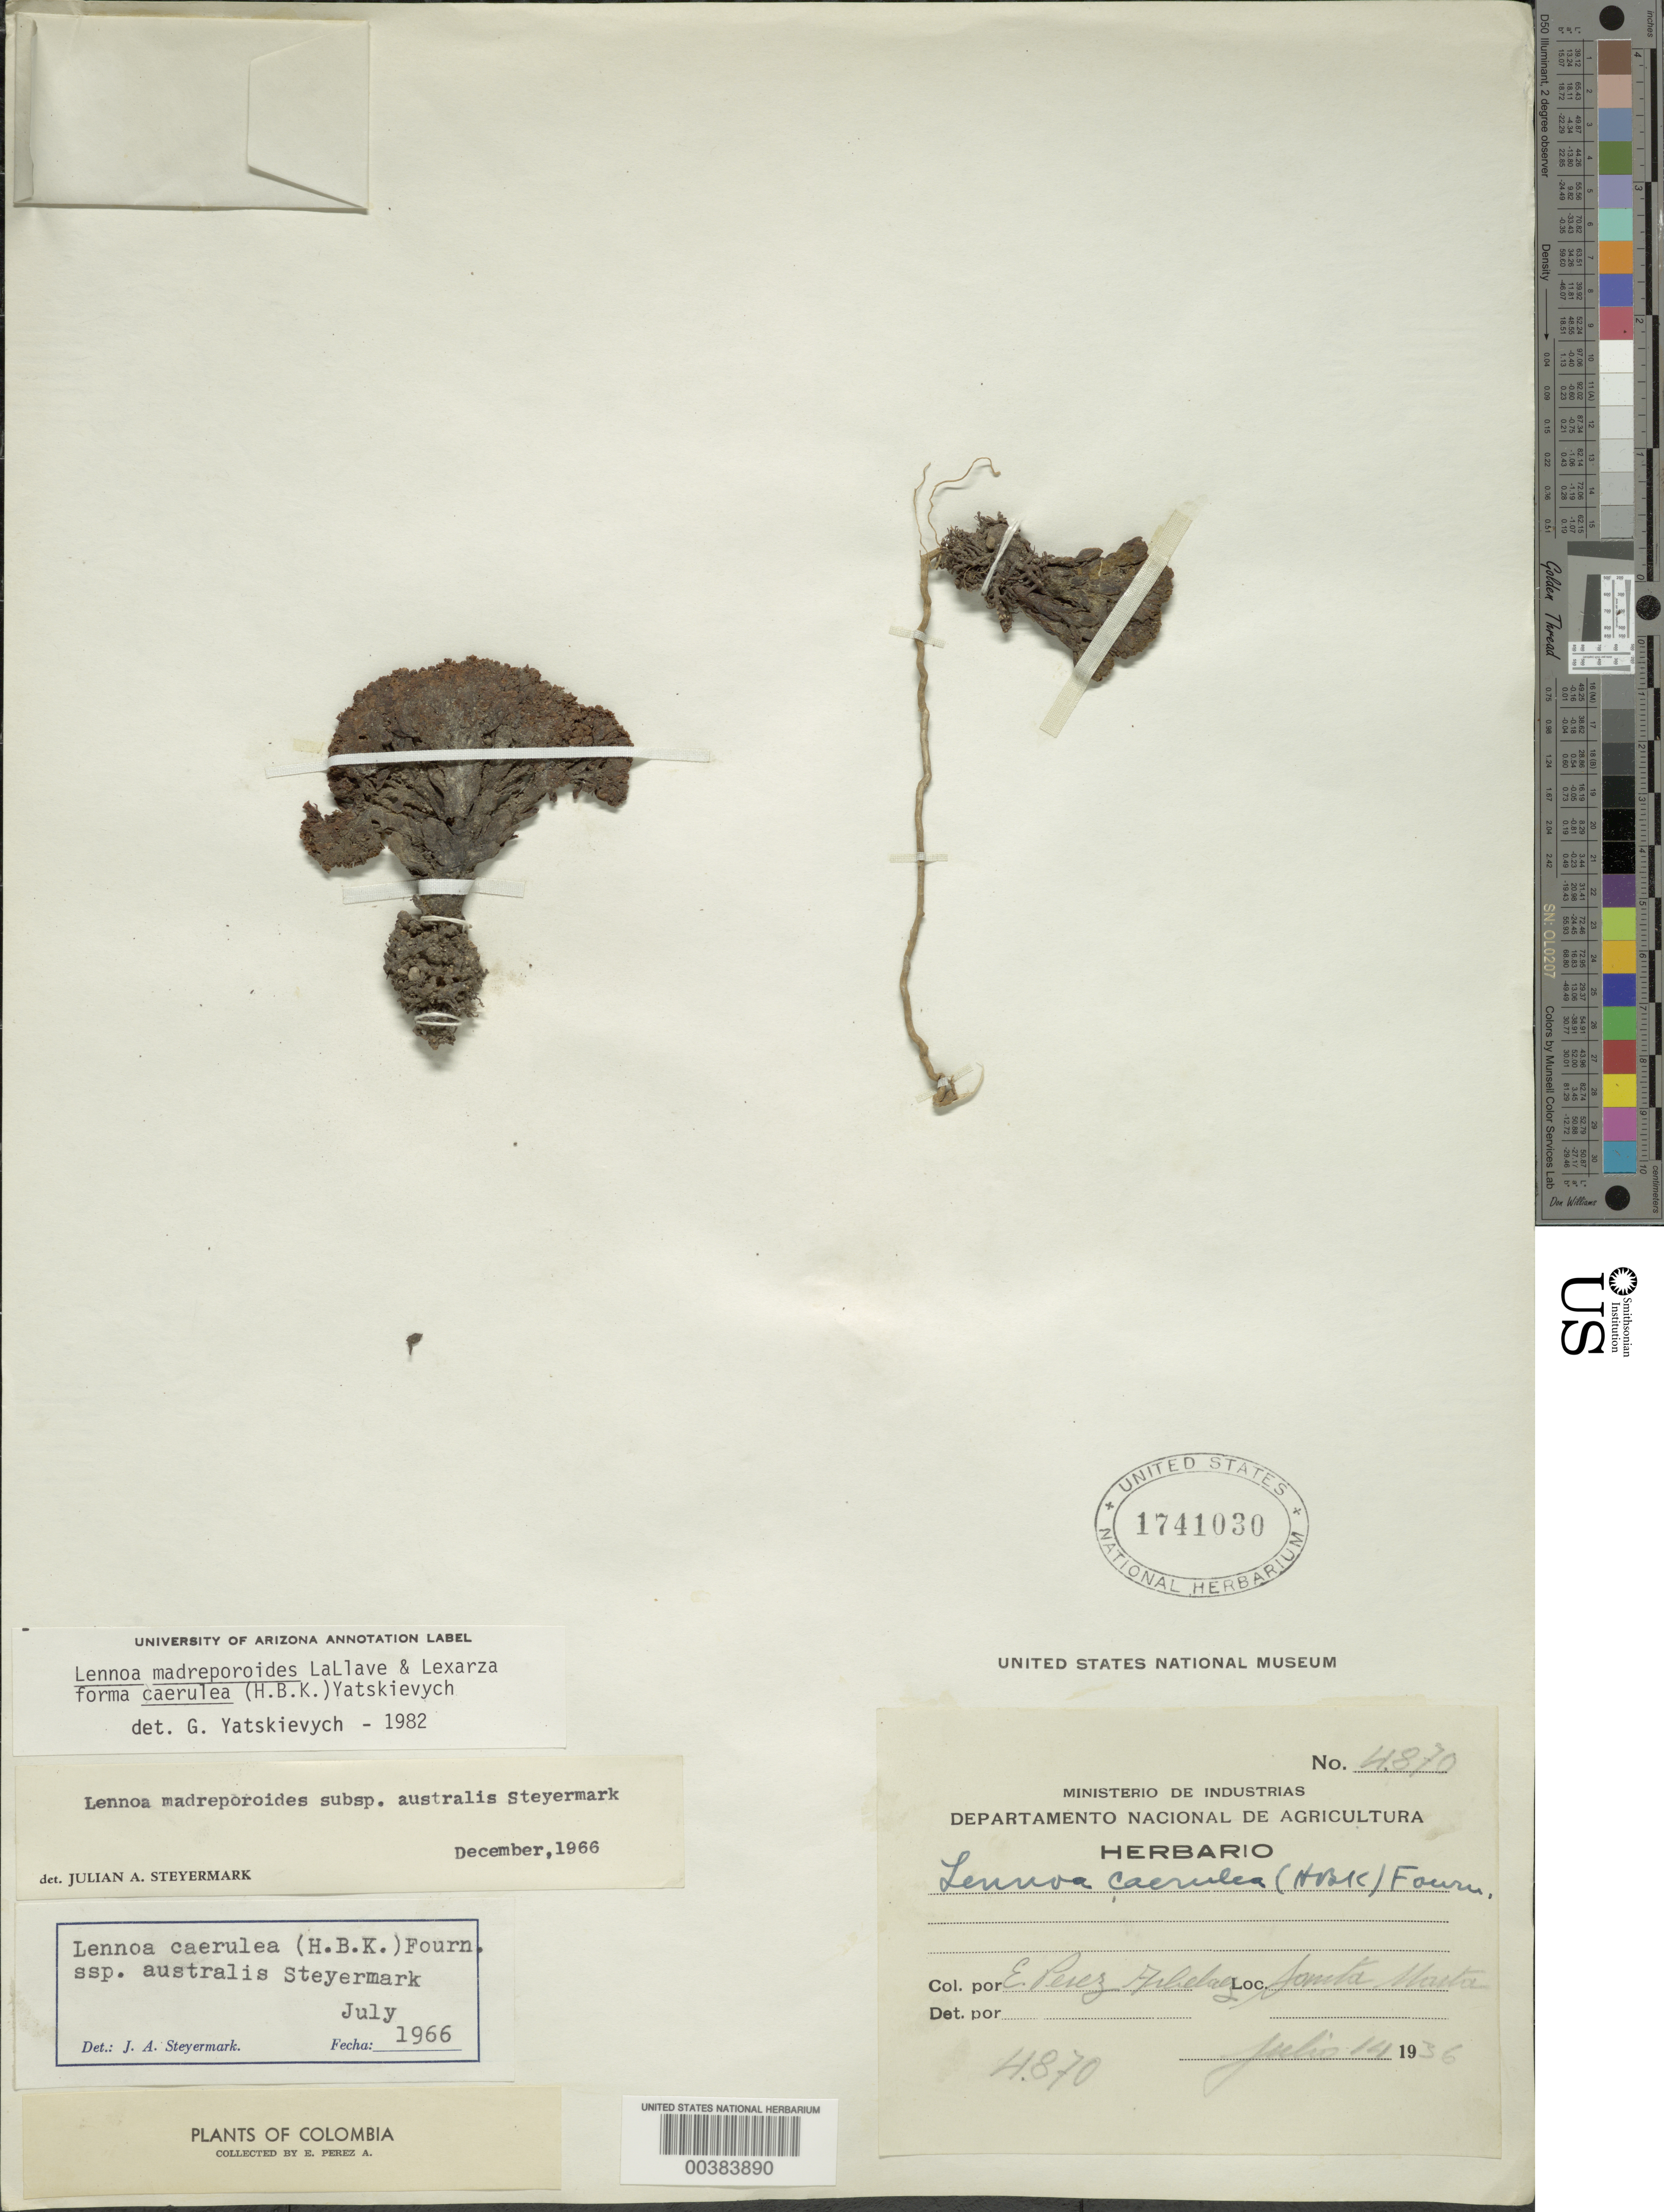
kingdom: Plantae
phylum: Tracheophyta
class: Magnoliopsida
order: Boraginales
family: Lennoaceae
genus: Lennoa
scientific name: Lennoa madreporoides f. caerulea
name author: (Kunth) Yatsk.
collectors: E. Pérez Arbeláez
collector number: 4870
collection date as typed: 14 Jul 1936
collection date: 1936-07-14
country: Colombia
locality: Santa Marta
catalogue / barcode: US 1741030